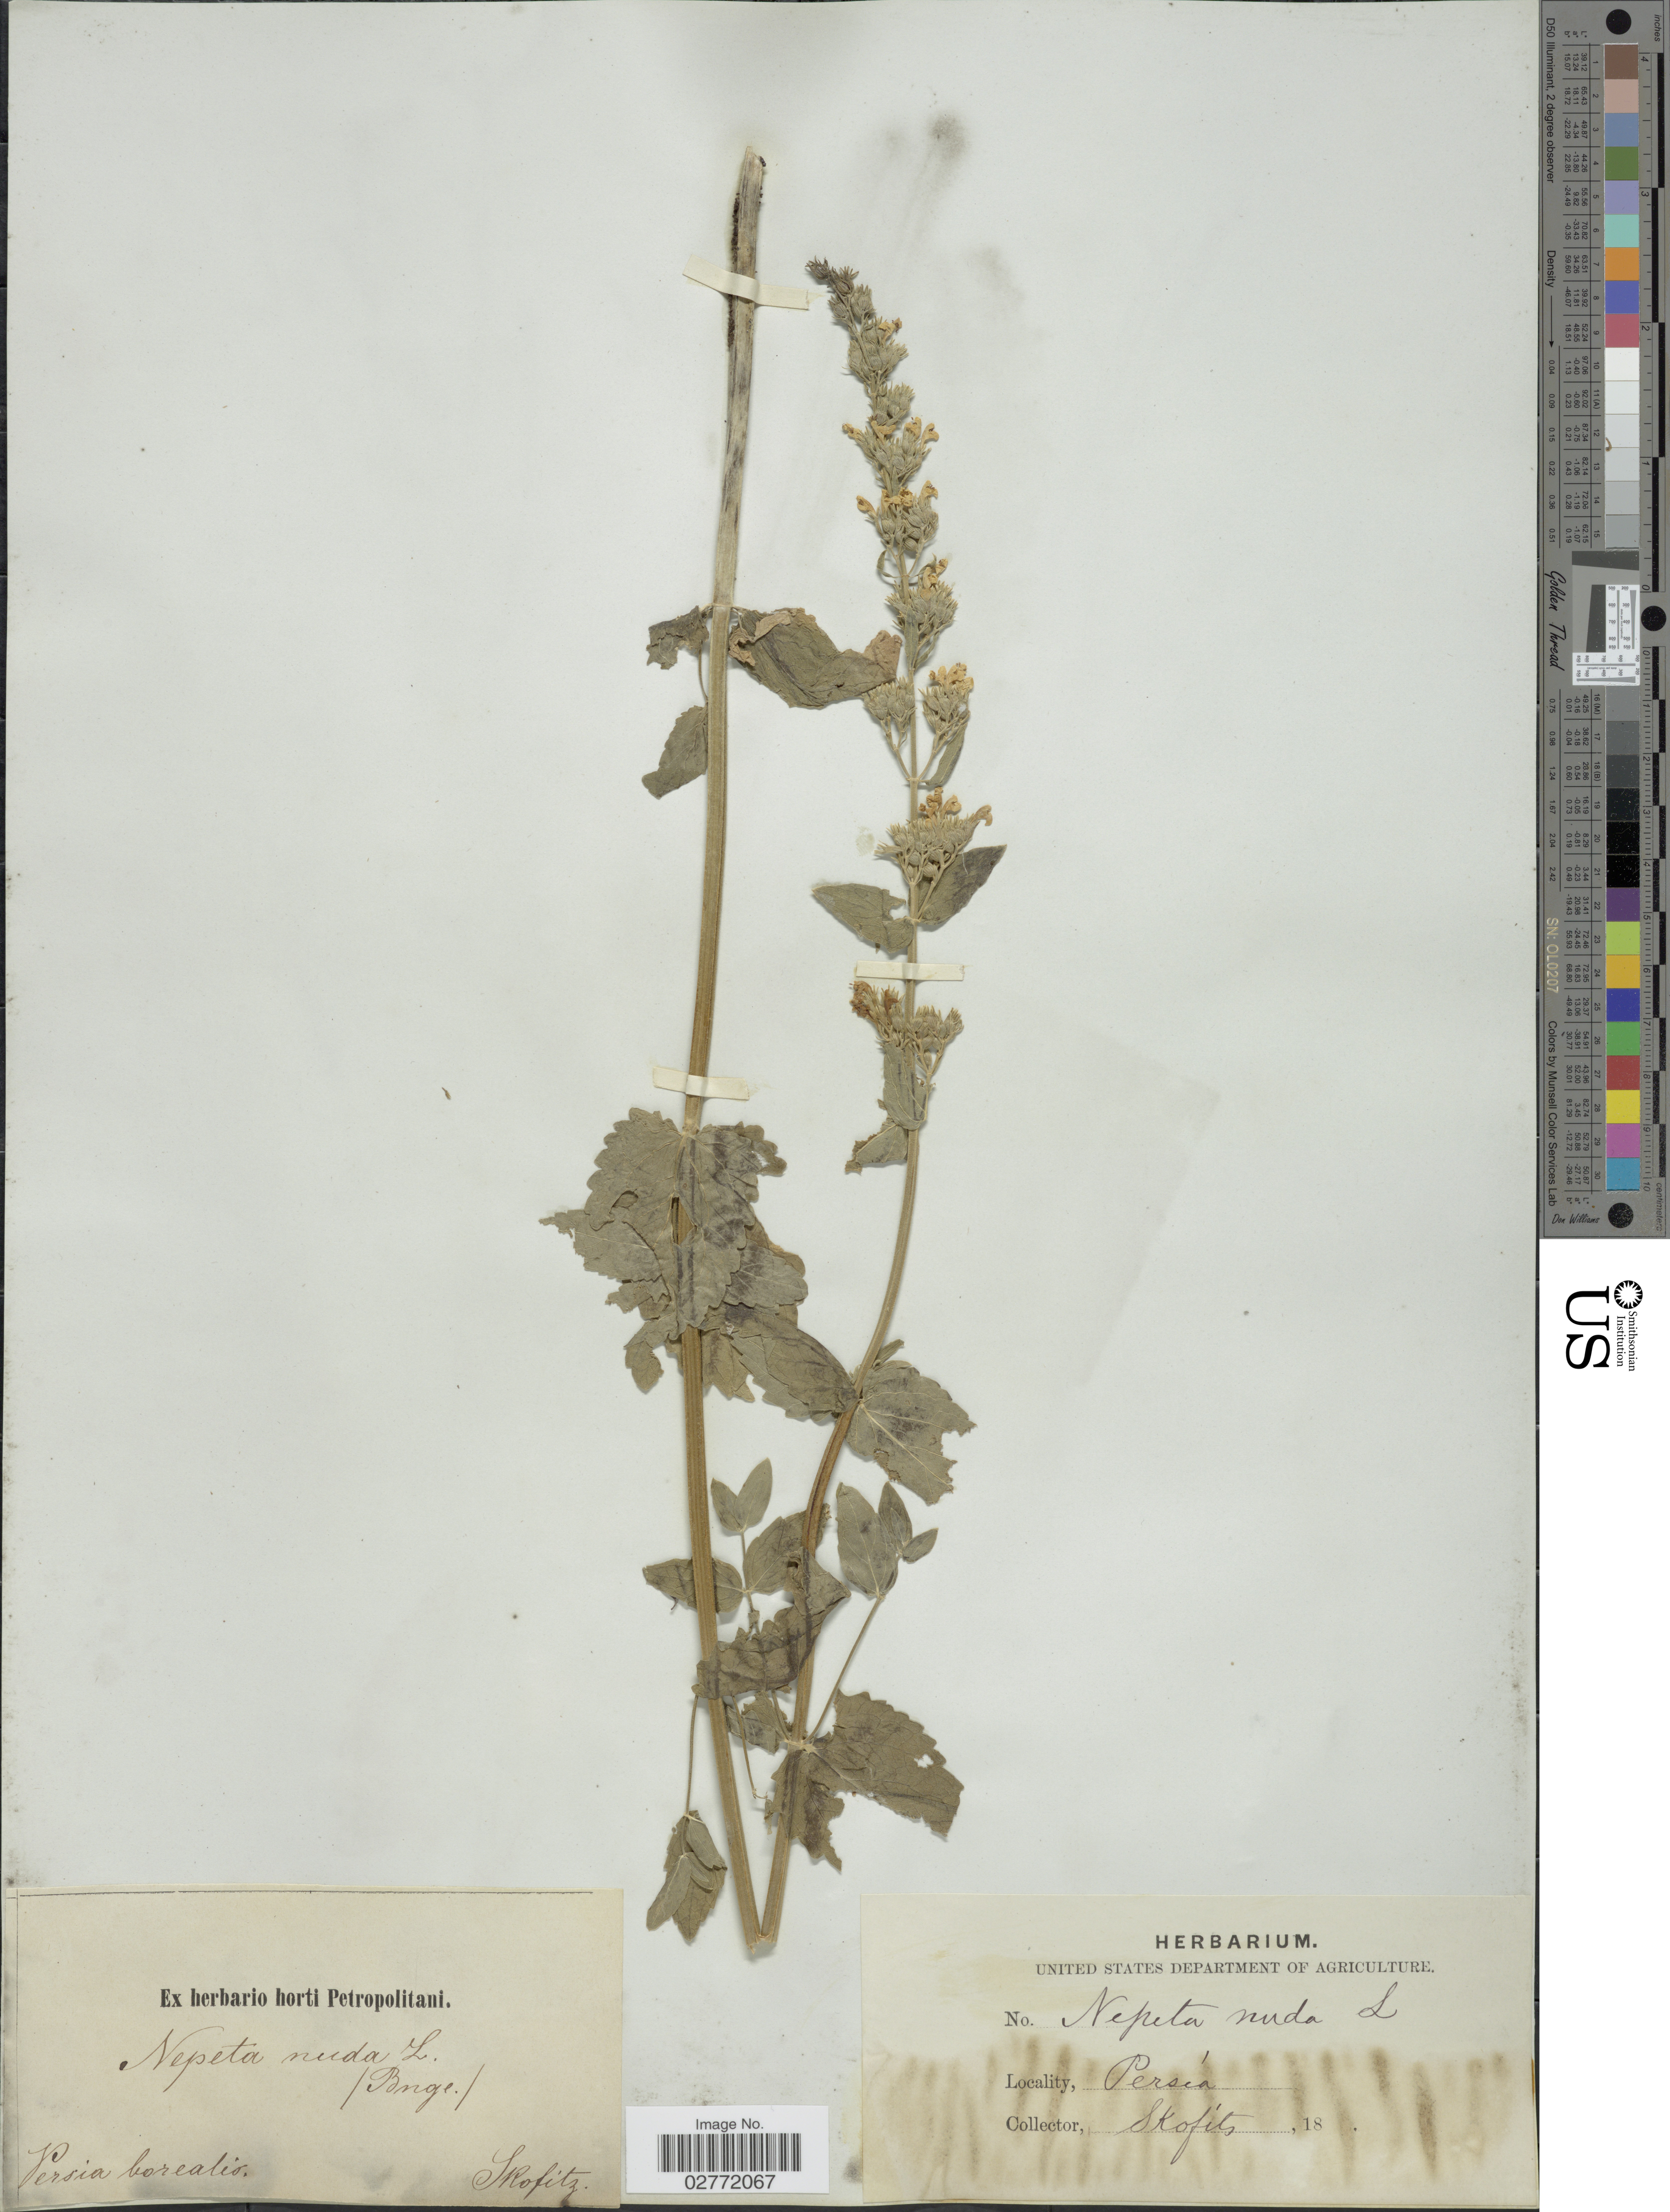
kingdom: Plantae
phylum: Tracheophyta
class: Magnoliopsida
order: Lamiales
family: Lamiaceae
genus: Nepeta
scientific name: Nepeta nuda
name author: L.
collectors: Skofitz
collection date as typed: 18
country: Iran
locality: Persia borealis.